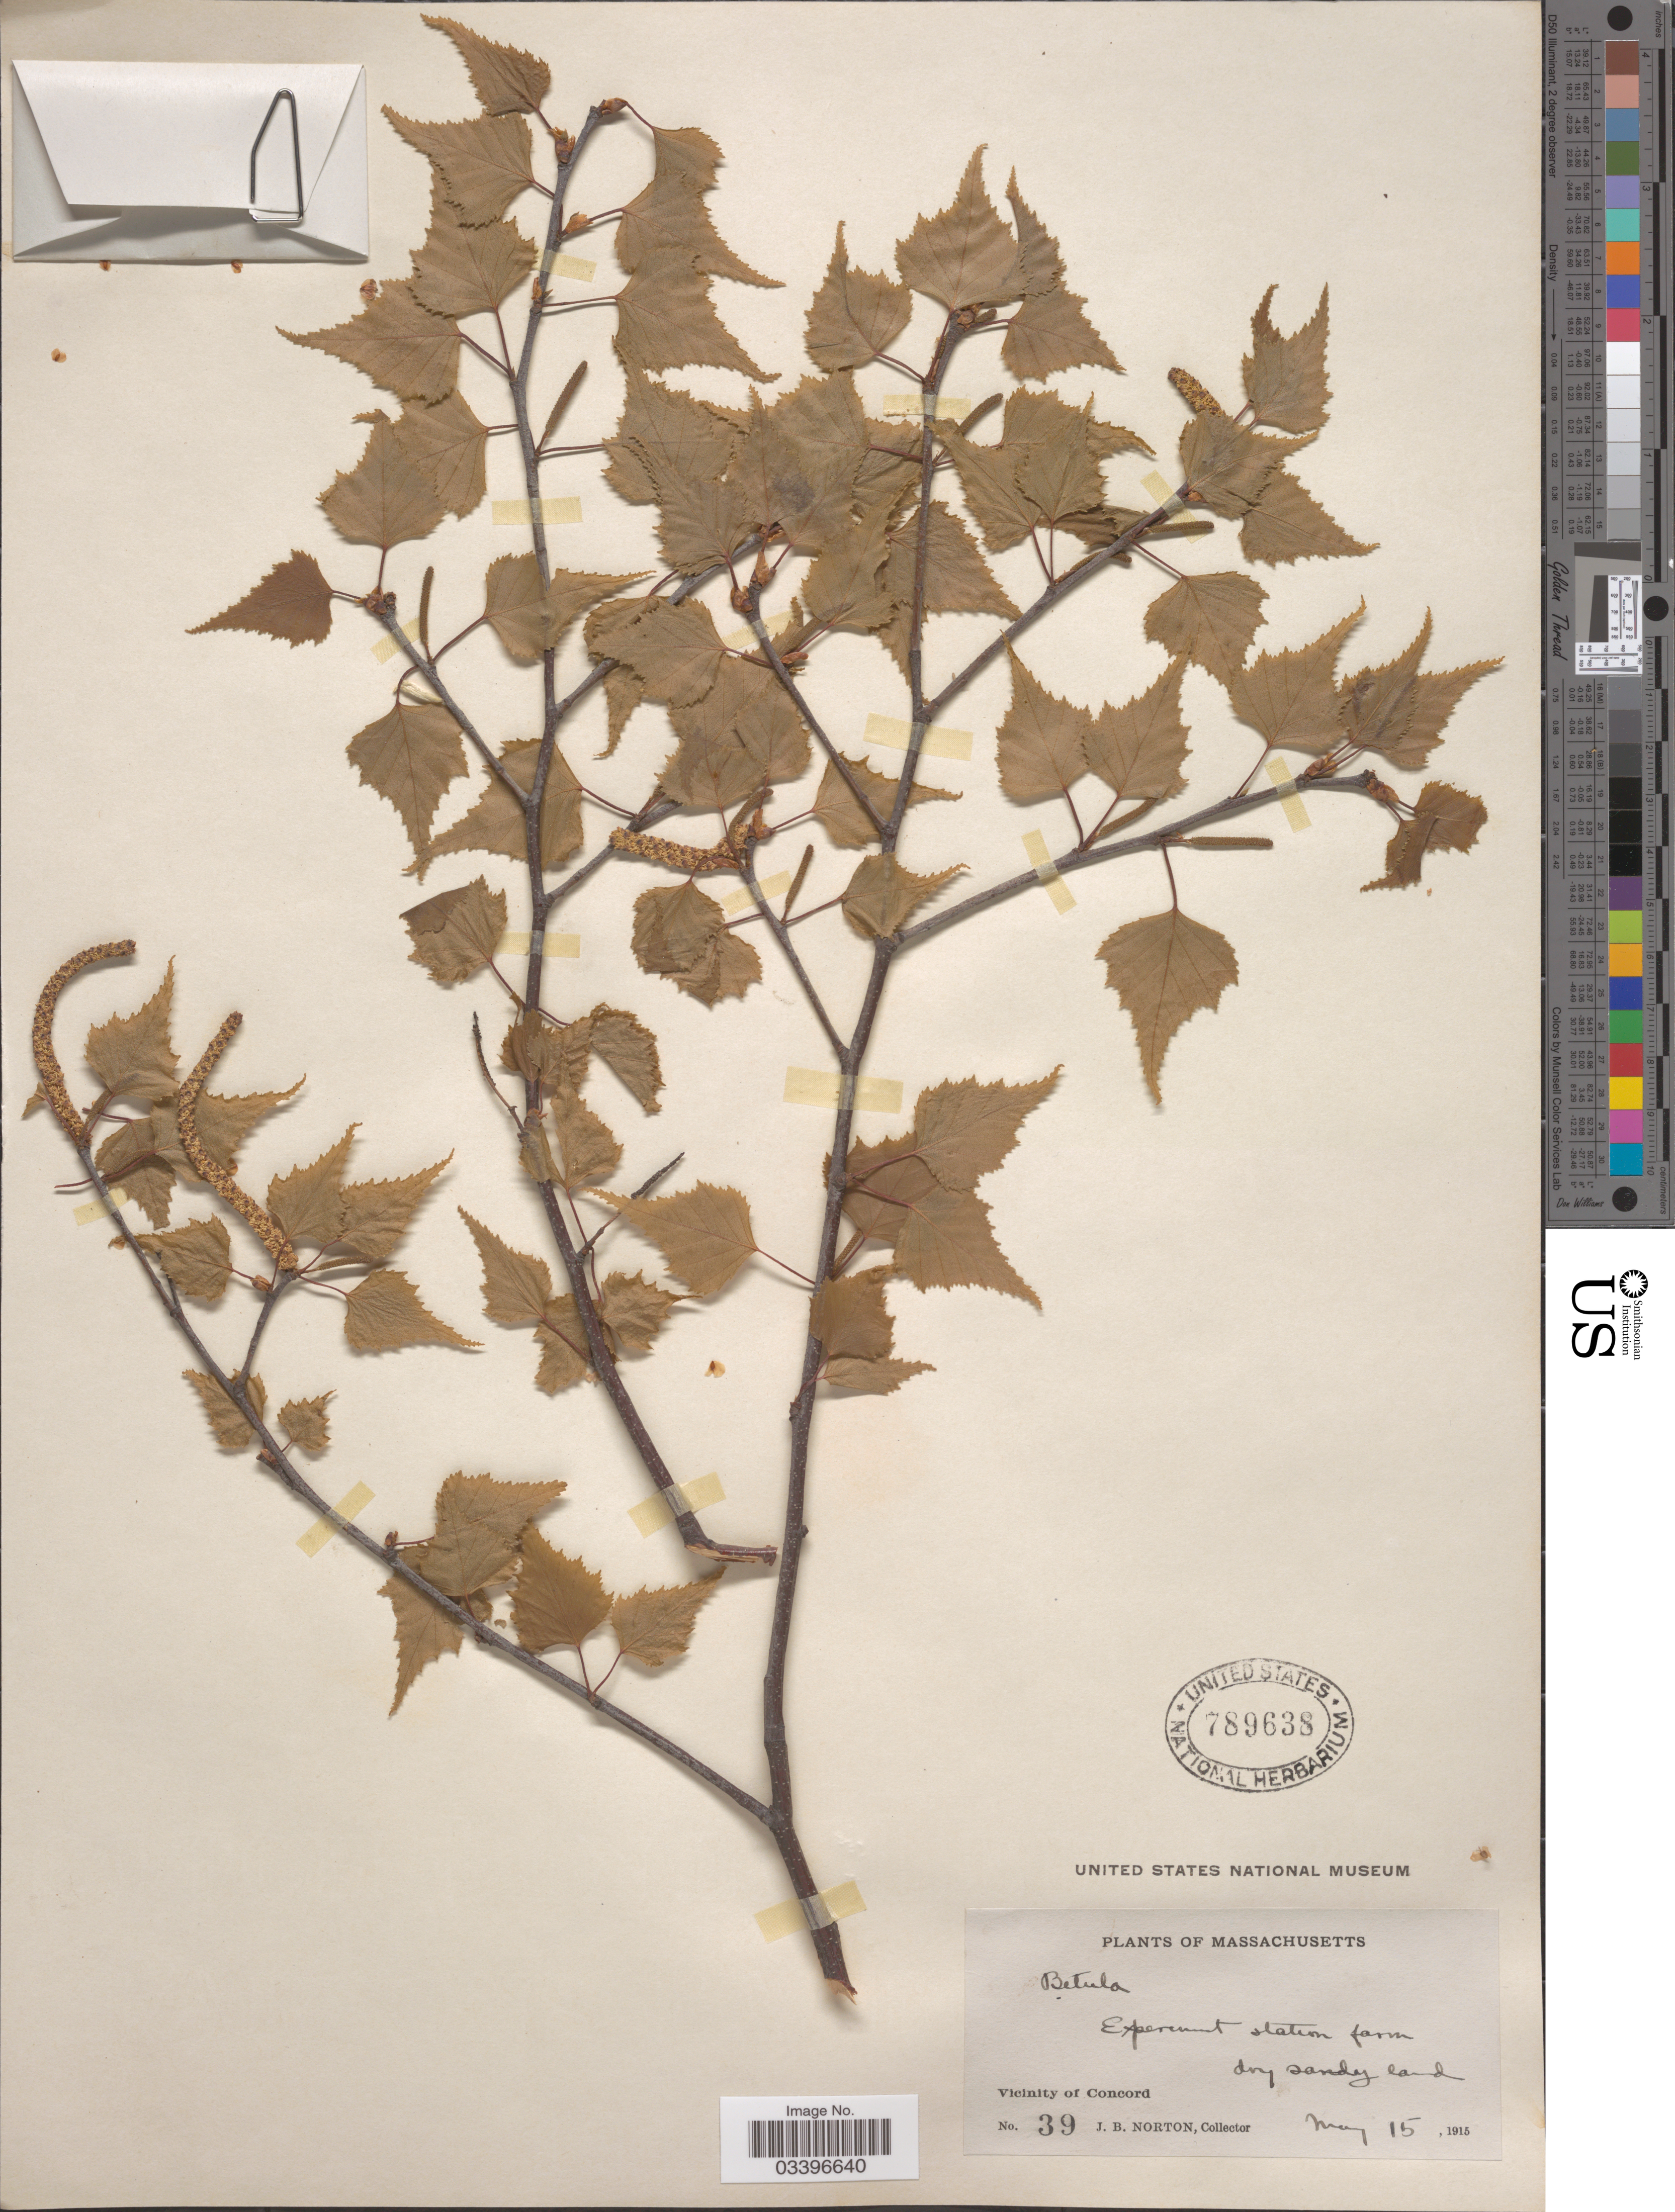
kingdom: Plantae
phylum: Tracheophyta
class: Magnoliopsida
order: Fagales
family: Betulaceae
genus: Betula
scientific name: Betula pendula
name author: Roth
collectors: J. B. Norton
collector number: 39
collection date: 1915-05-15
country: United States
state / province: Massachusetts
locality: Experiment Station farm. Vicinity of Concord.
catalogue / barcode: US 789638